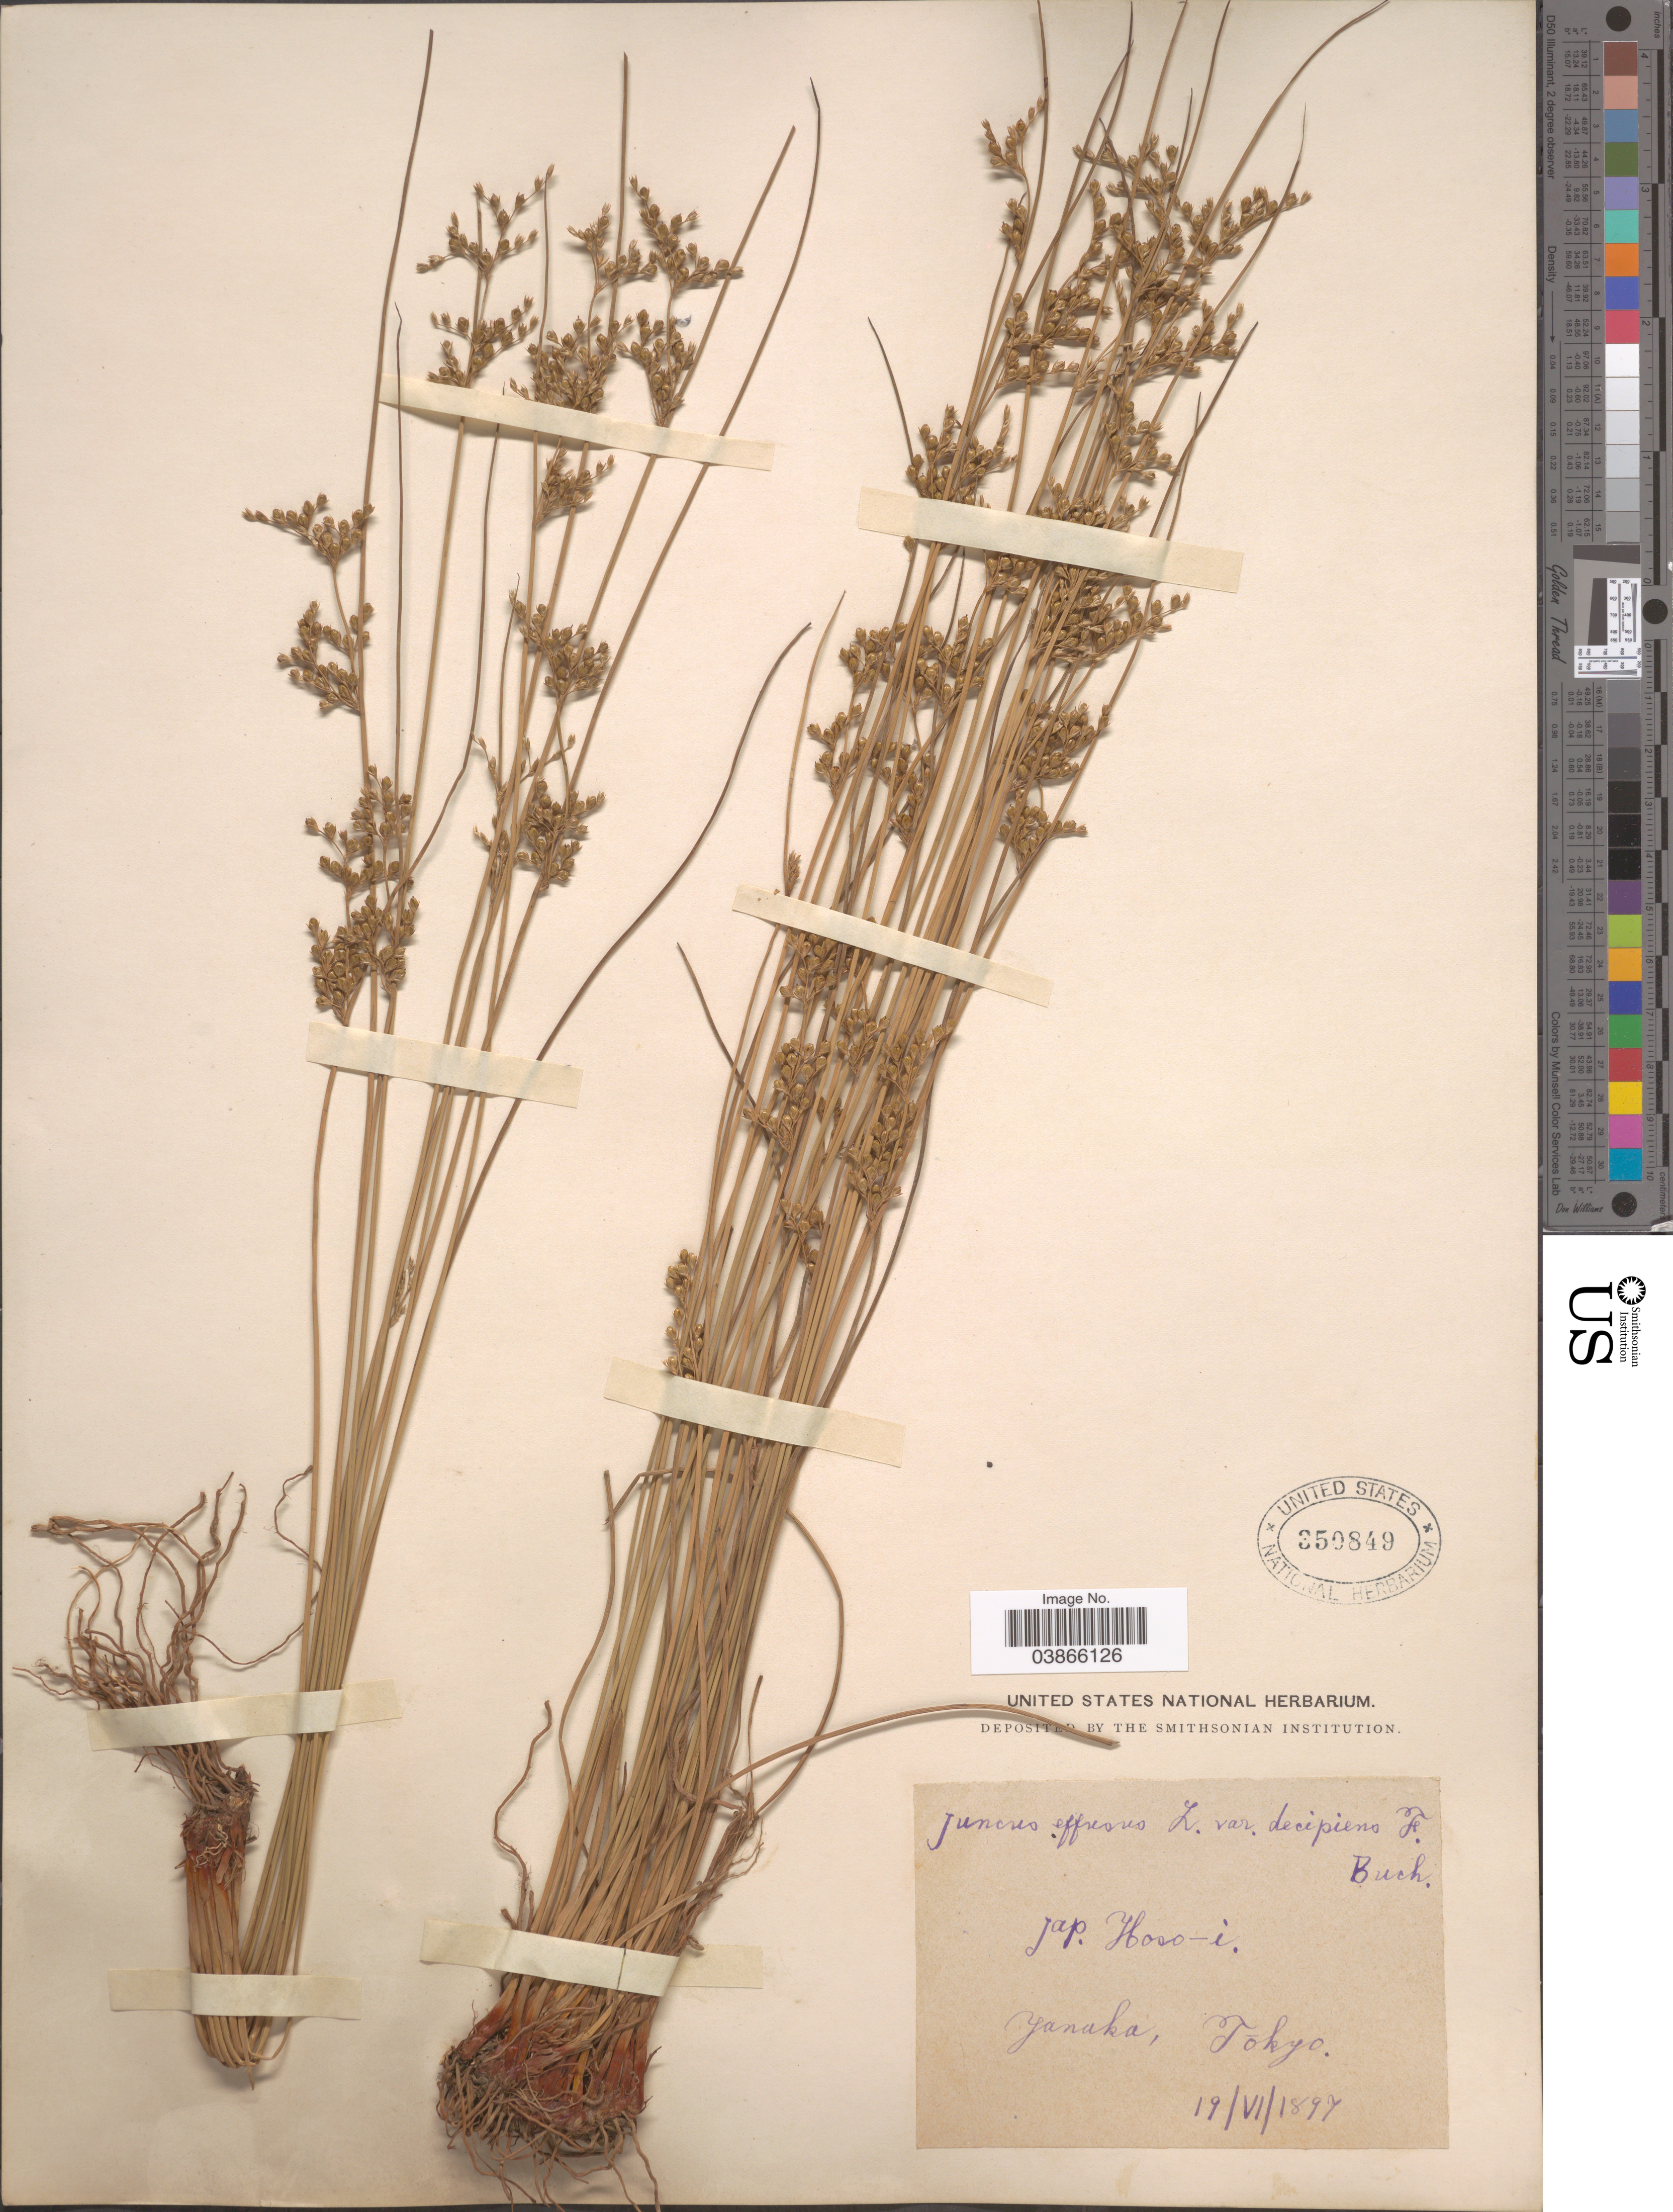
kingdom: Plantae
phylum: Tracheophyta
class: Liliopsida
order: Poales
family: Juncaceae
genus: Juncus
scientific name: Juncus effusus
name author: L.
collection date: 1897-06-19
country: Japan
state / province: Tokyo, Federal City of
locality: Yanaka.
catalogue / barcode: US 350849